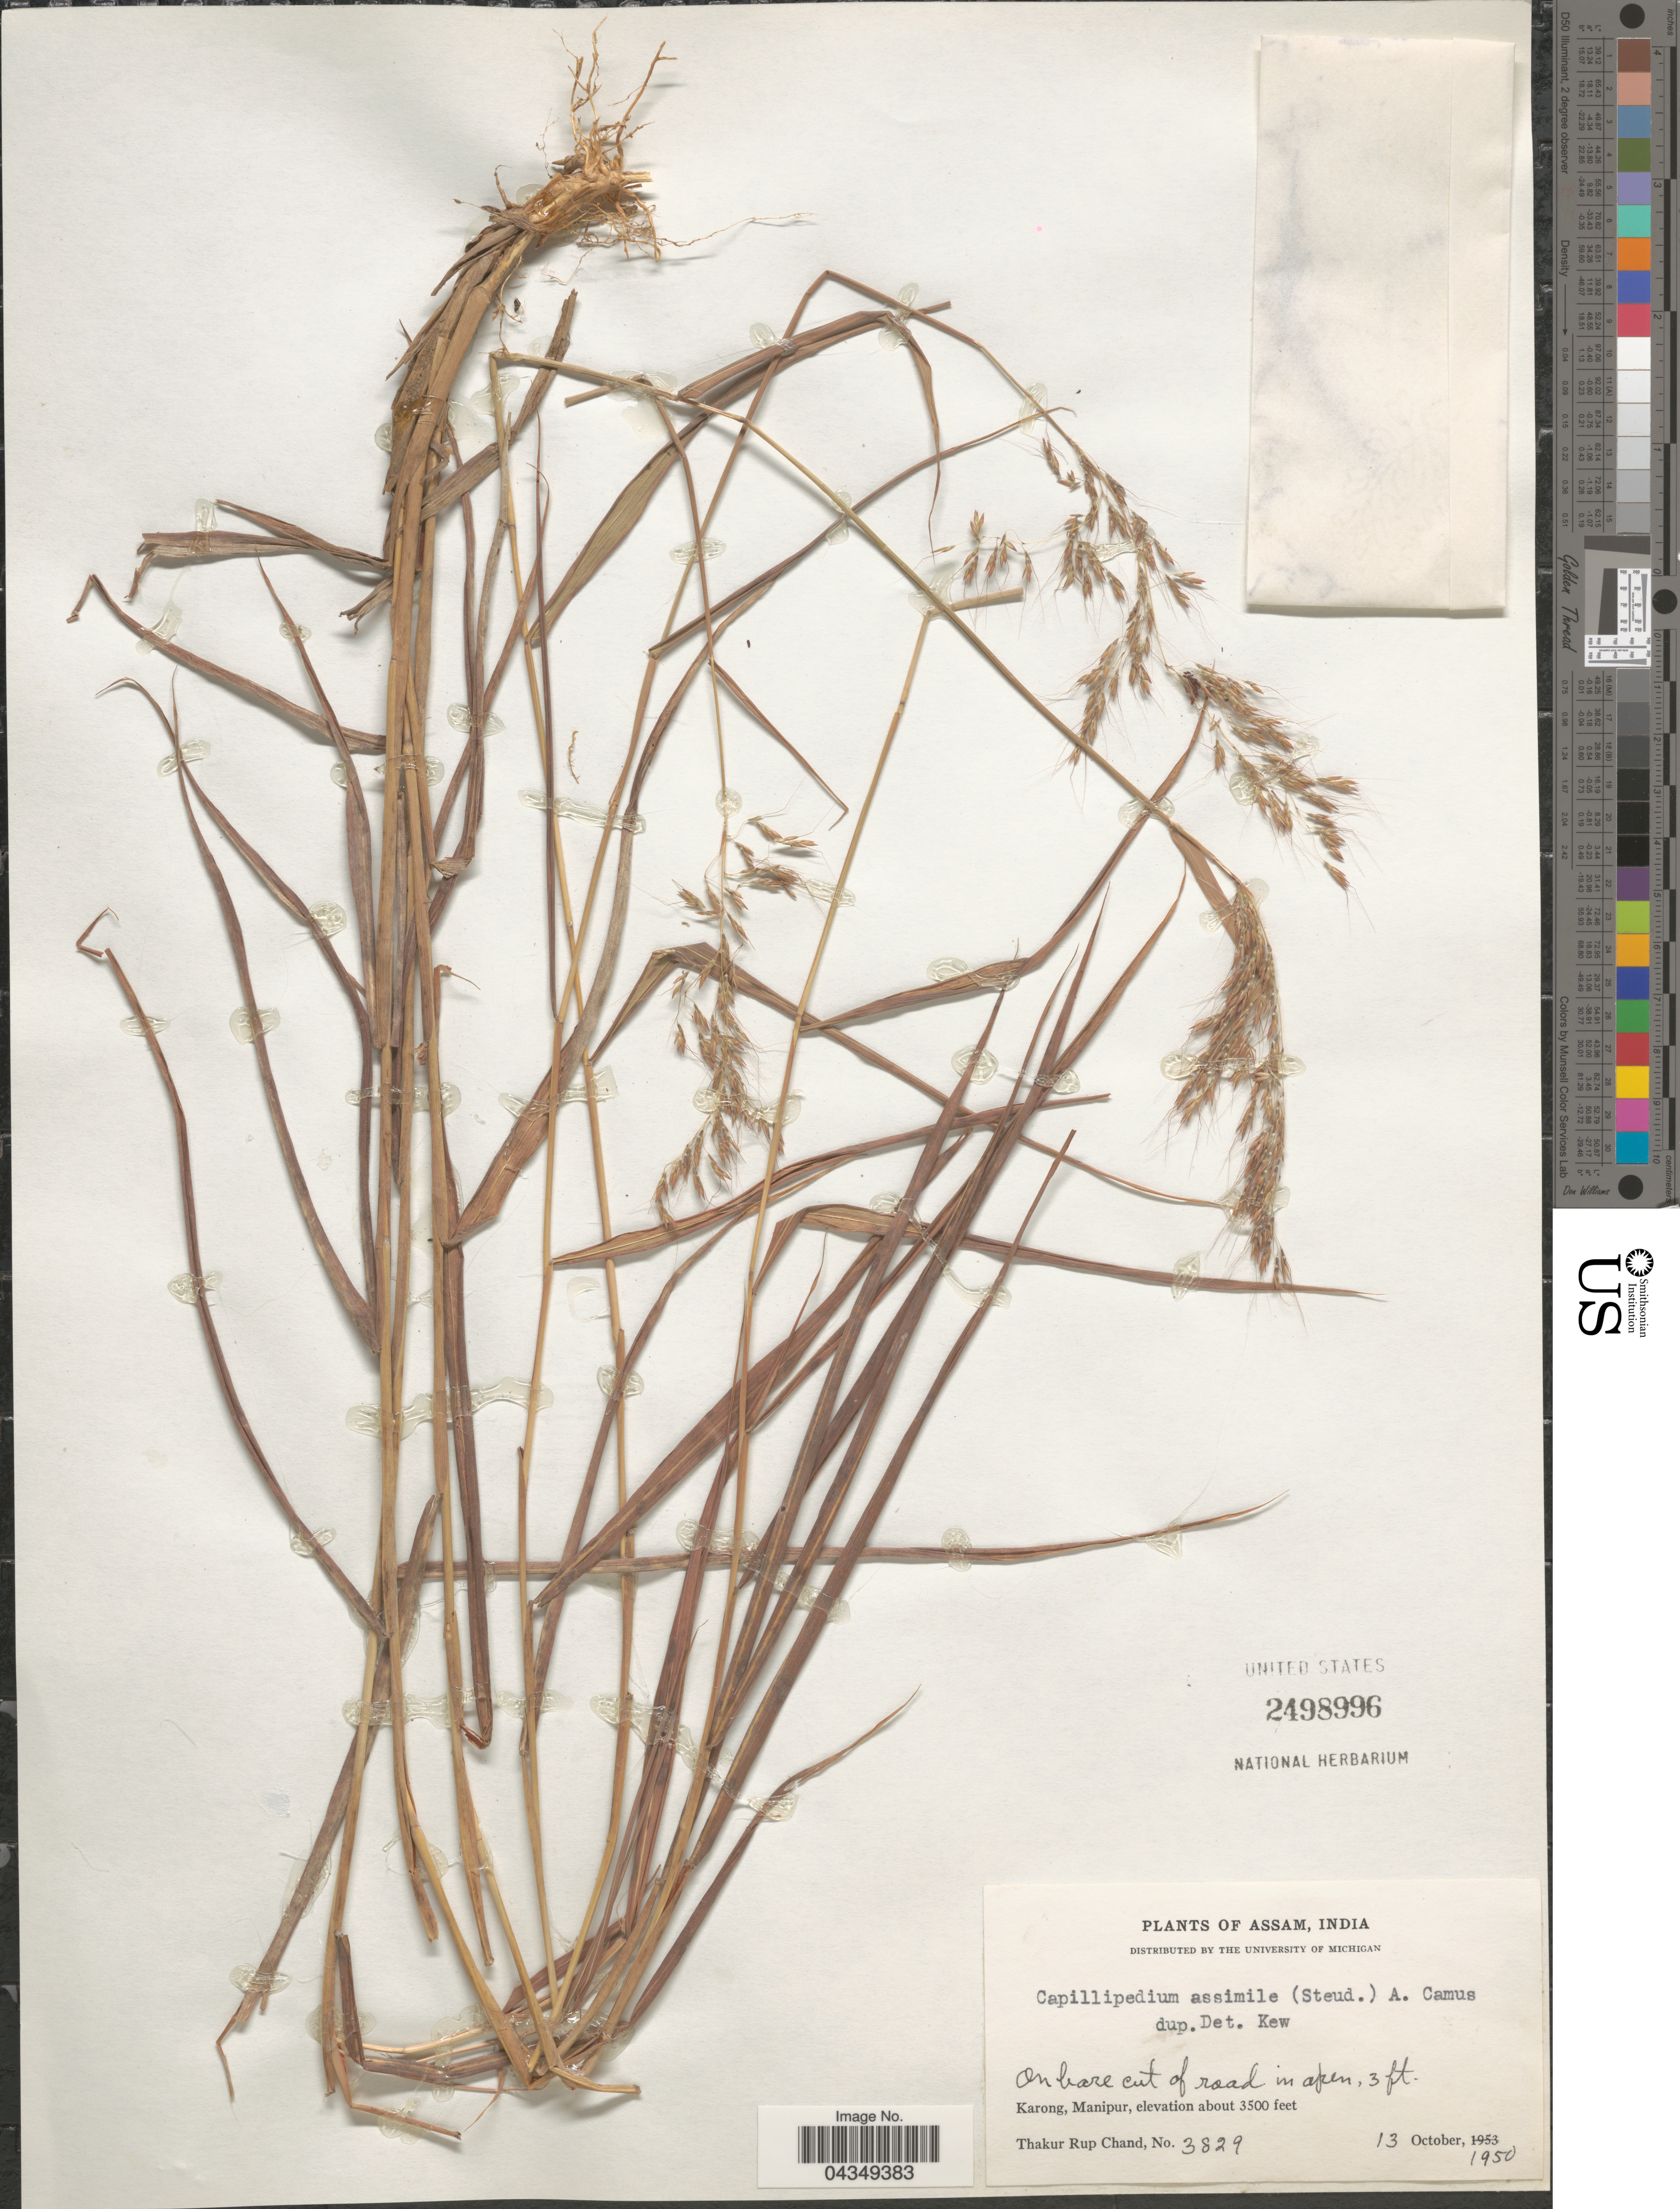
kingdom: Plantae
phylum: Tracheophyta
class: Liliopsida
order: Poales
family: Poaceae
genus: Capillipedium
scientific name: Capillipedium assimile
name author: (Steud.) A. Camus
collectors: T. R. Chand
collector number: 3829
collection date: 1950-10-13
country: India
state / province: Manipur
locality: Karong, Manipur.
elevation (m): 1067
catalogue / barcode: US 2498996